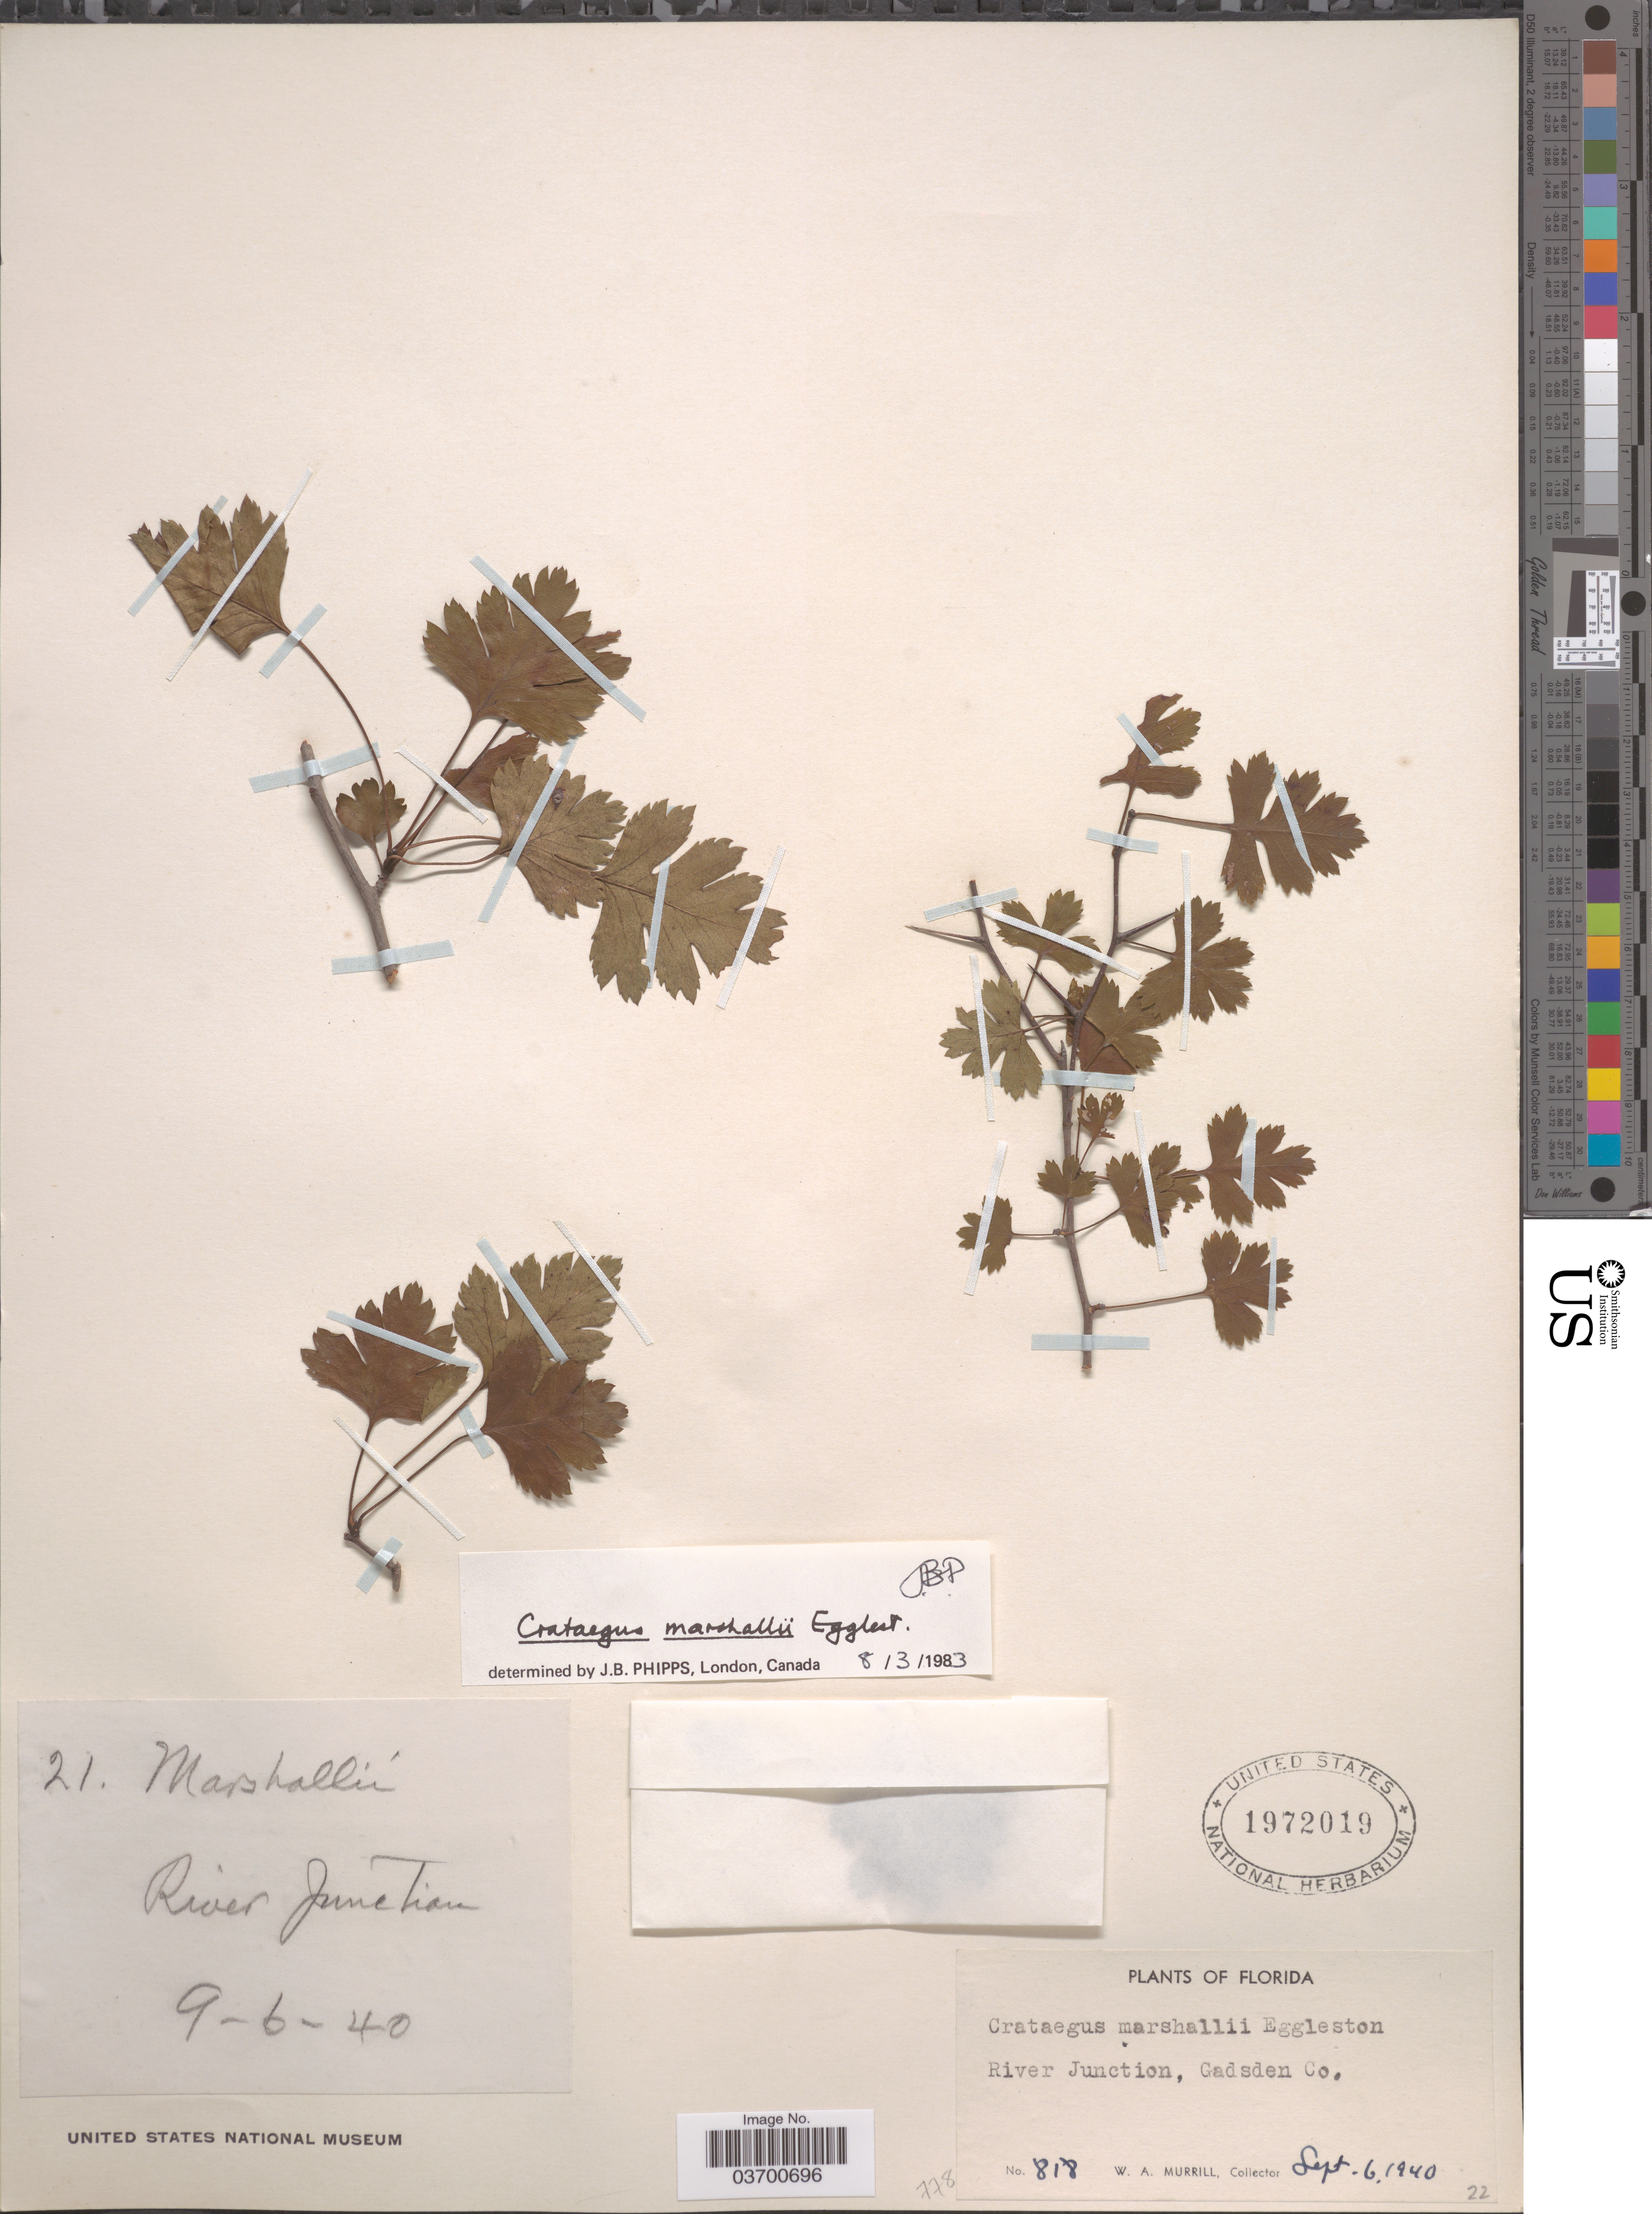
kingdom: Plantae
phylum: Tracheophyta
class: Magnoliopsida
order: Rosales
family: Rosaceae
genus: Crataegus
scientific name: Crataegus marshallii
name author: Eggl.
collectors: W. A. Murrill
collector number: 818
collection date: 1940-09-06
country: United States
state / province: Florida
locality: River Junction, Gadsden Co.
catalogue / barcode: US 1972019